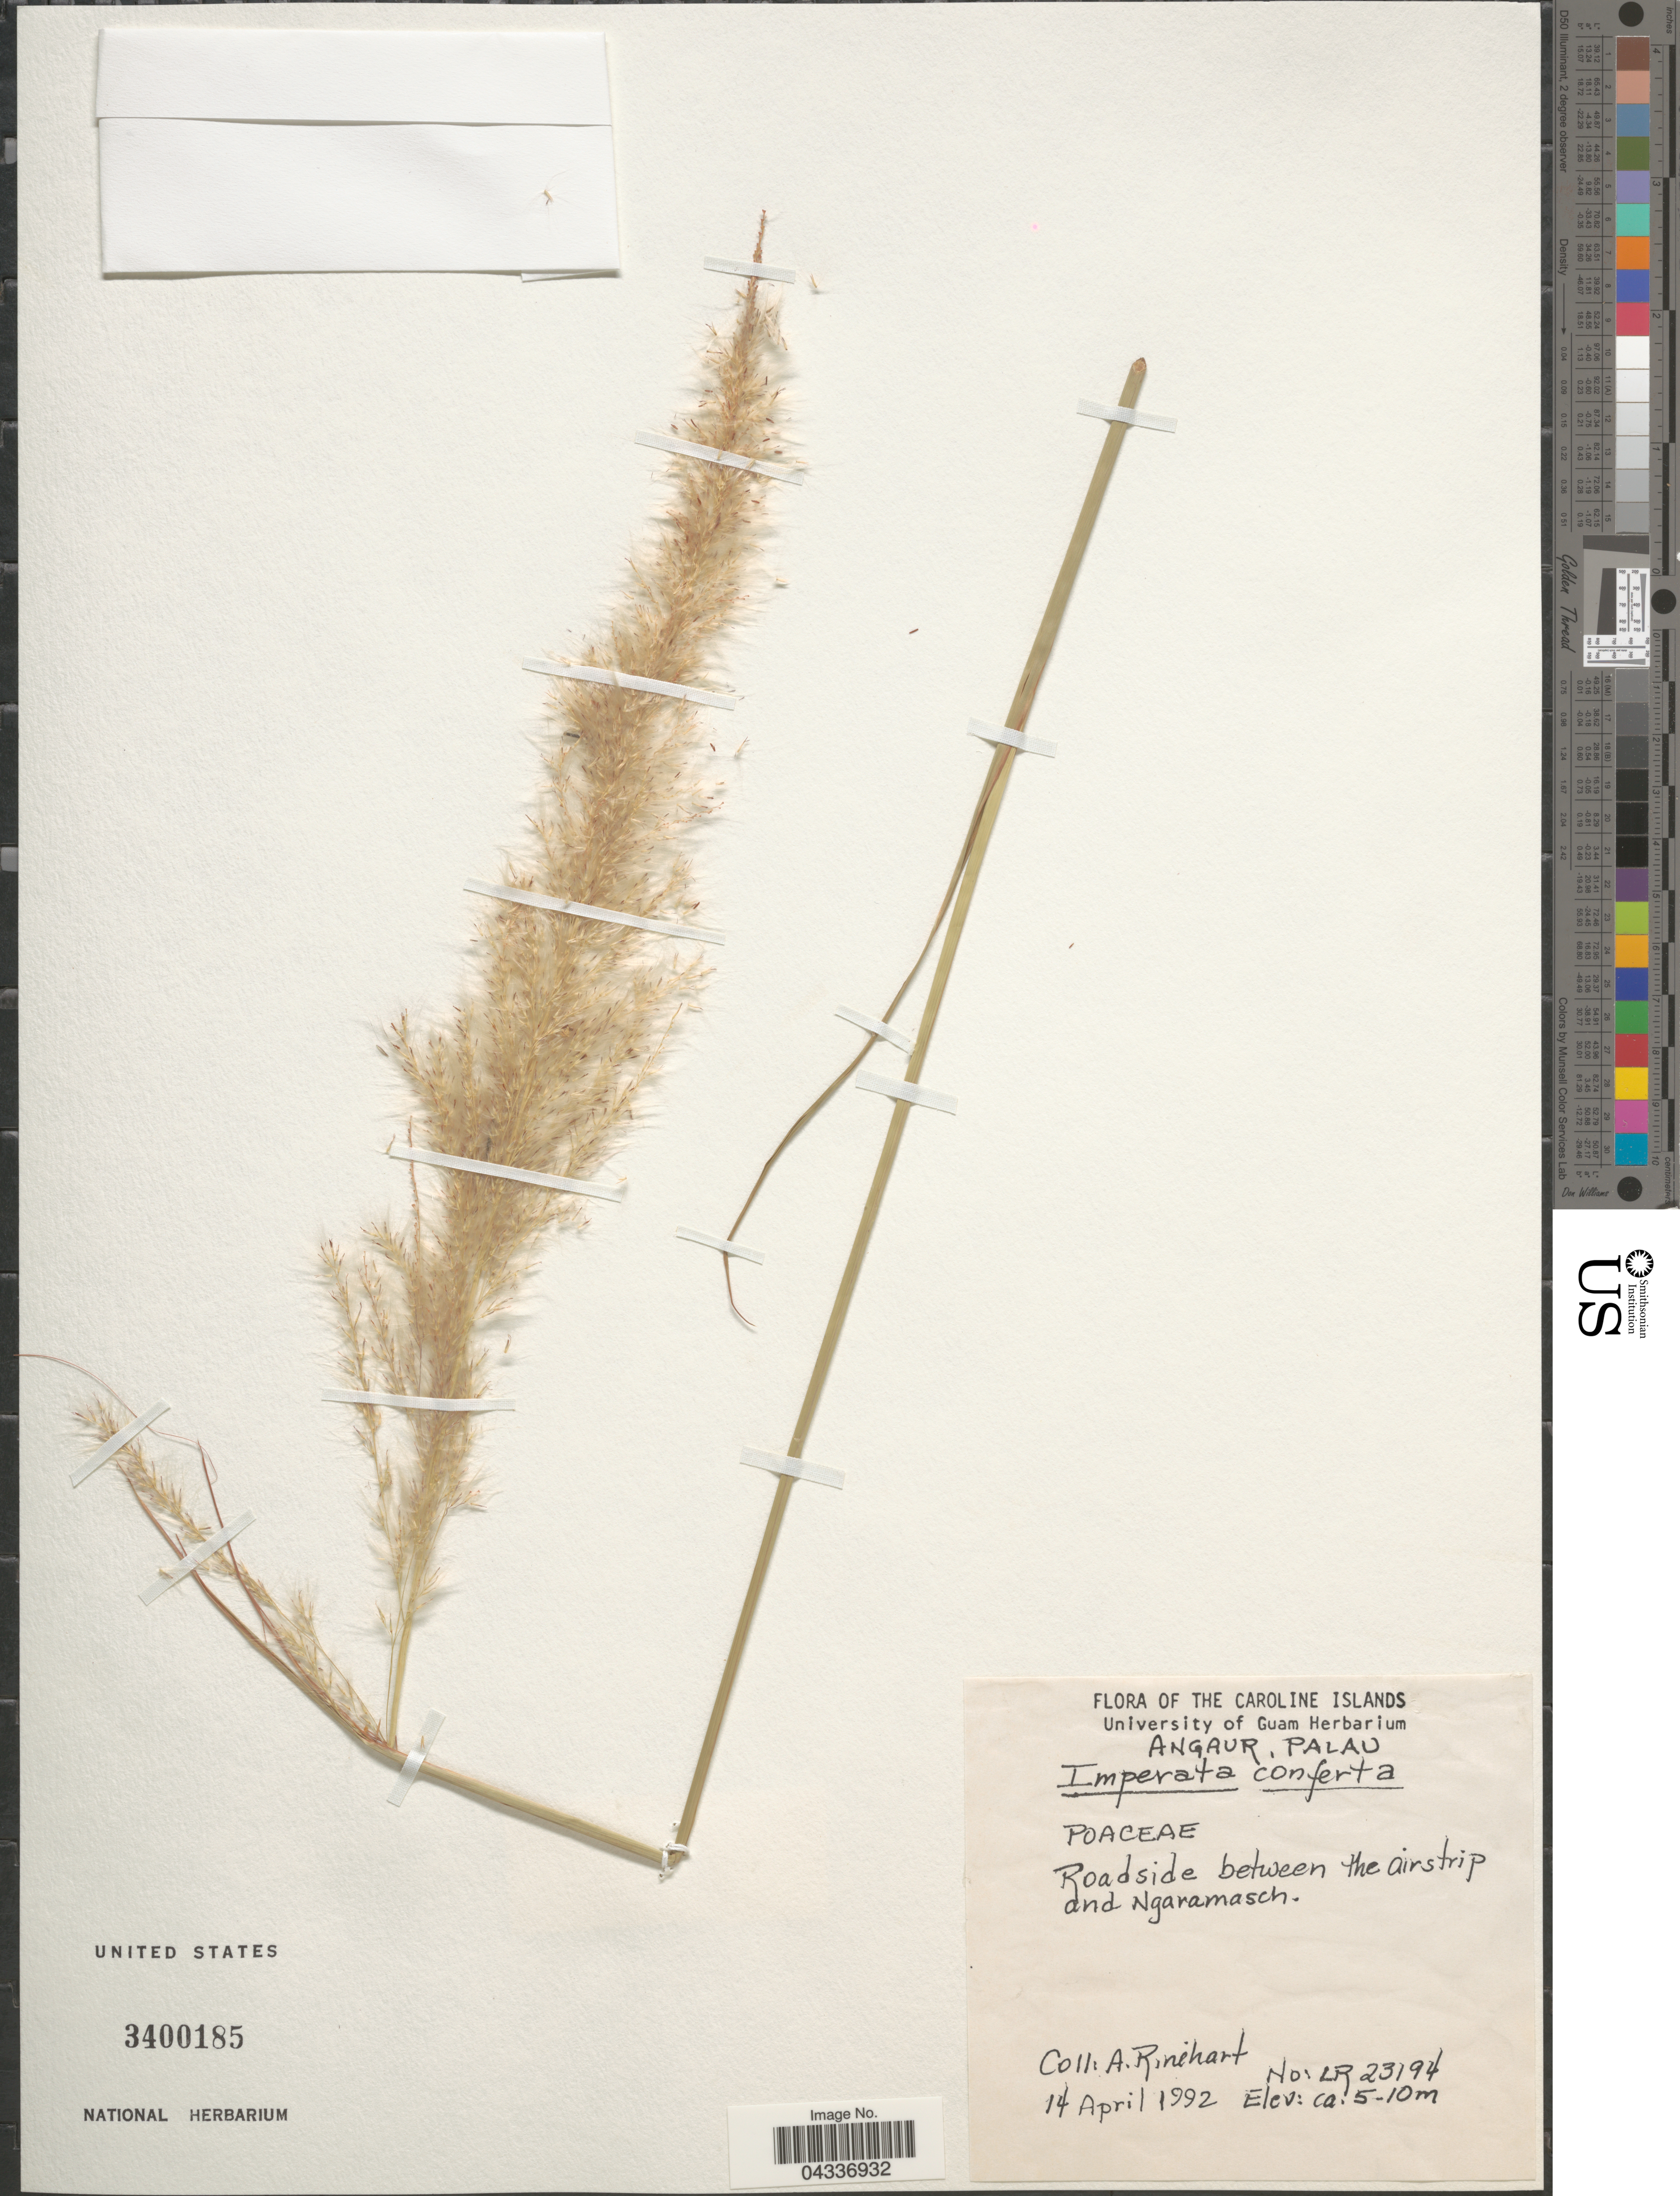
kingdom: Plantae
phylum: Tracheophyta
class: Liliopsida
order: Poales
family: Poaceae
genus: Imperata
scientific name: Imperata conferta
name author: (J. Presl) Ohwi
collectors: A. Rinehart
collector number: LR 23194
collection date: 1992-04-14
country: Palau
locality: The Caroline Islands. Angaur, Palau. Roadside between the airstrip and Ngaramasch.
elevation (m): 5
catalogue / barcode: US 3400185